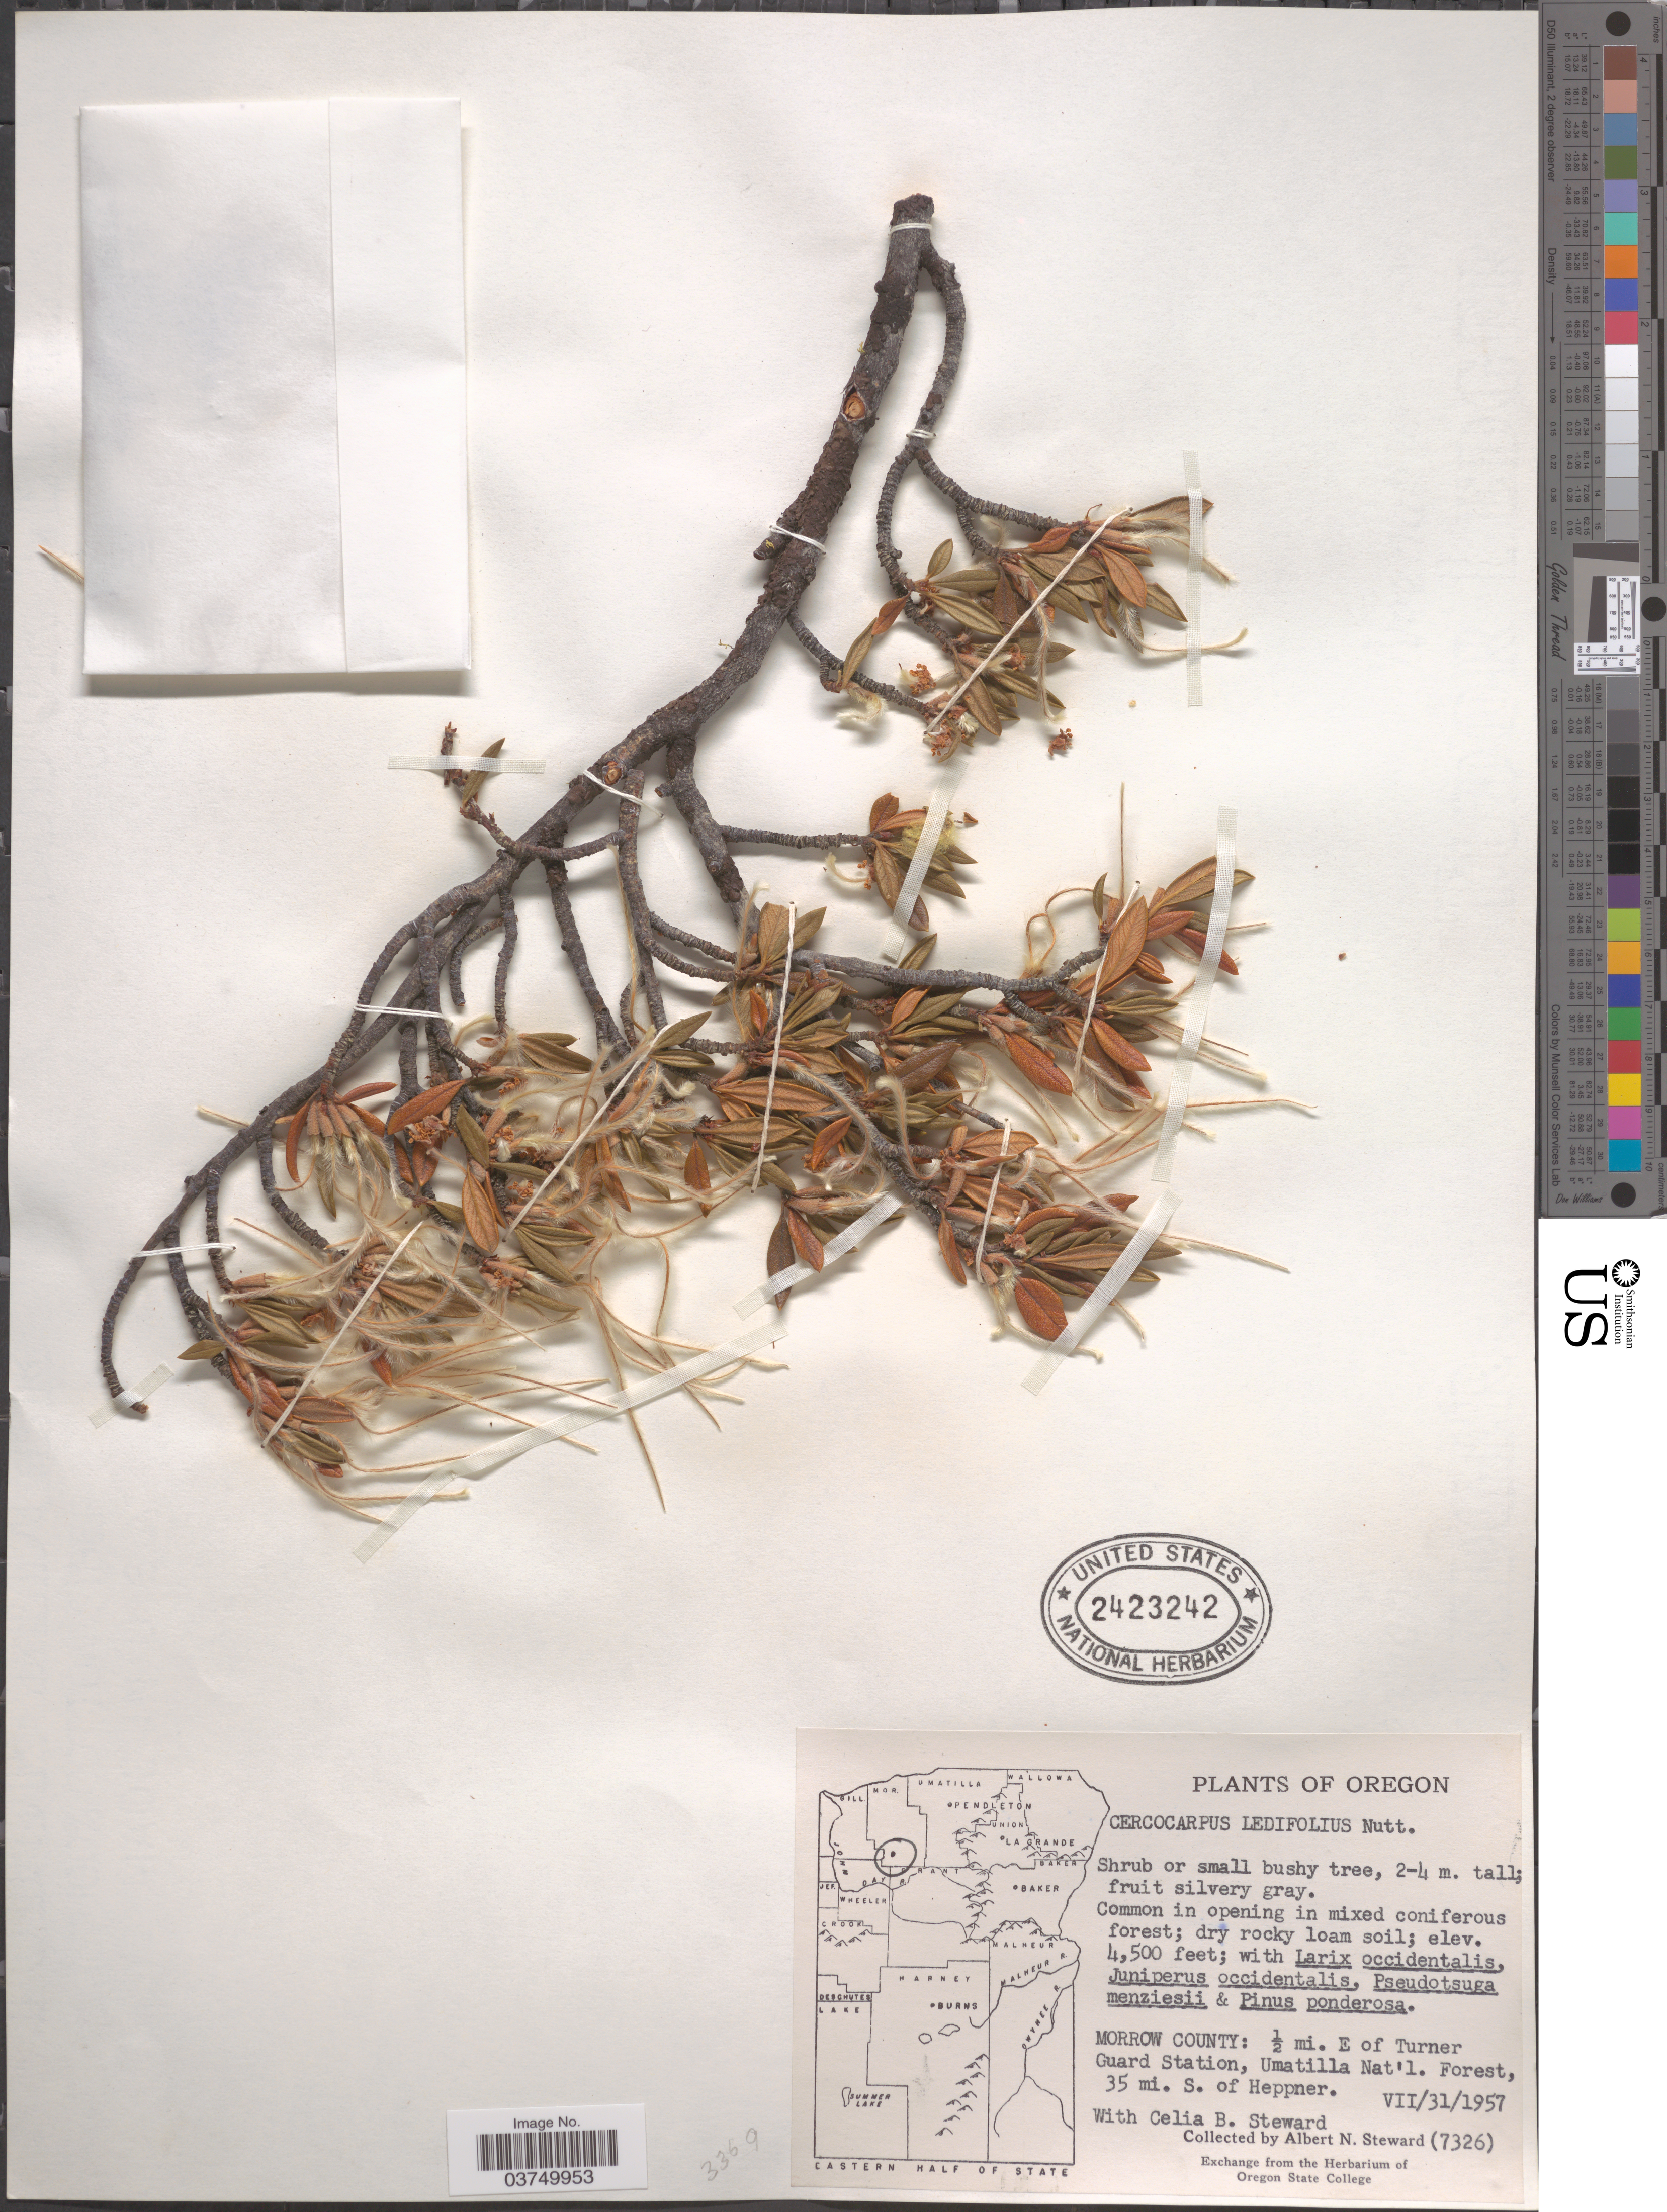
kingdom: Plantae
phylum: Tracheophyta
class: Magnoliopsida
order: Rosales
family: Rosaceae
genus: Cercocarpus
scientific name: Cercocarpus ledifolius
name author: Nutt.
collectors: A. N. Steward & C. Steward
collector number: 7326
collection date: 1957-07-31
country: United States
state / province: Oregon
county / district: Morrow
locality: Morrow County: ½ mi. E of Turner Guard Station, Umatilla Nat'l. Forest, 35 mi. S. of Heppner.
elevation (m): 1372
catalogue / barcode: US 2423242